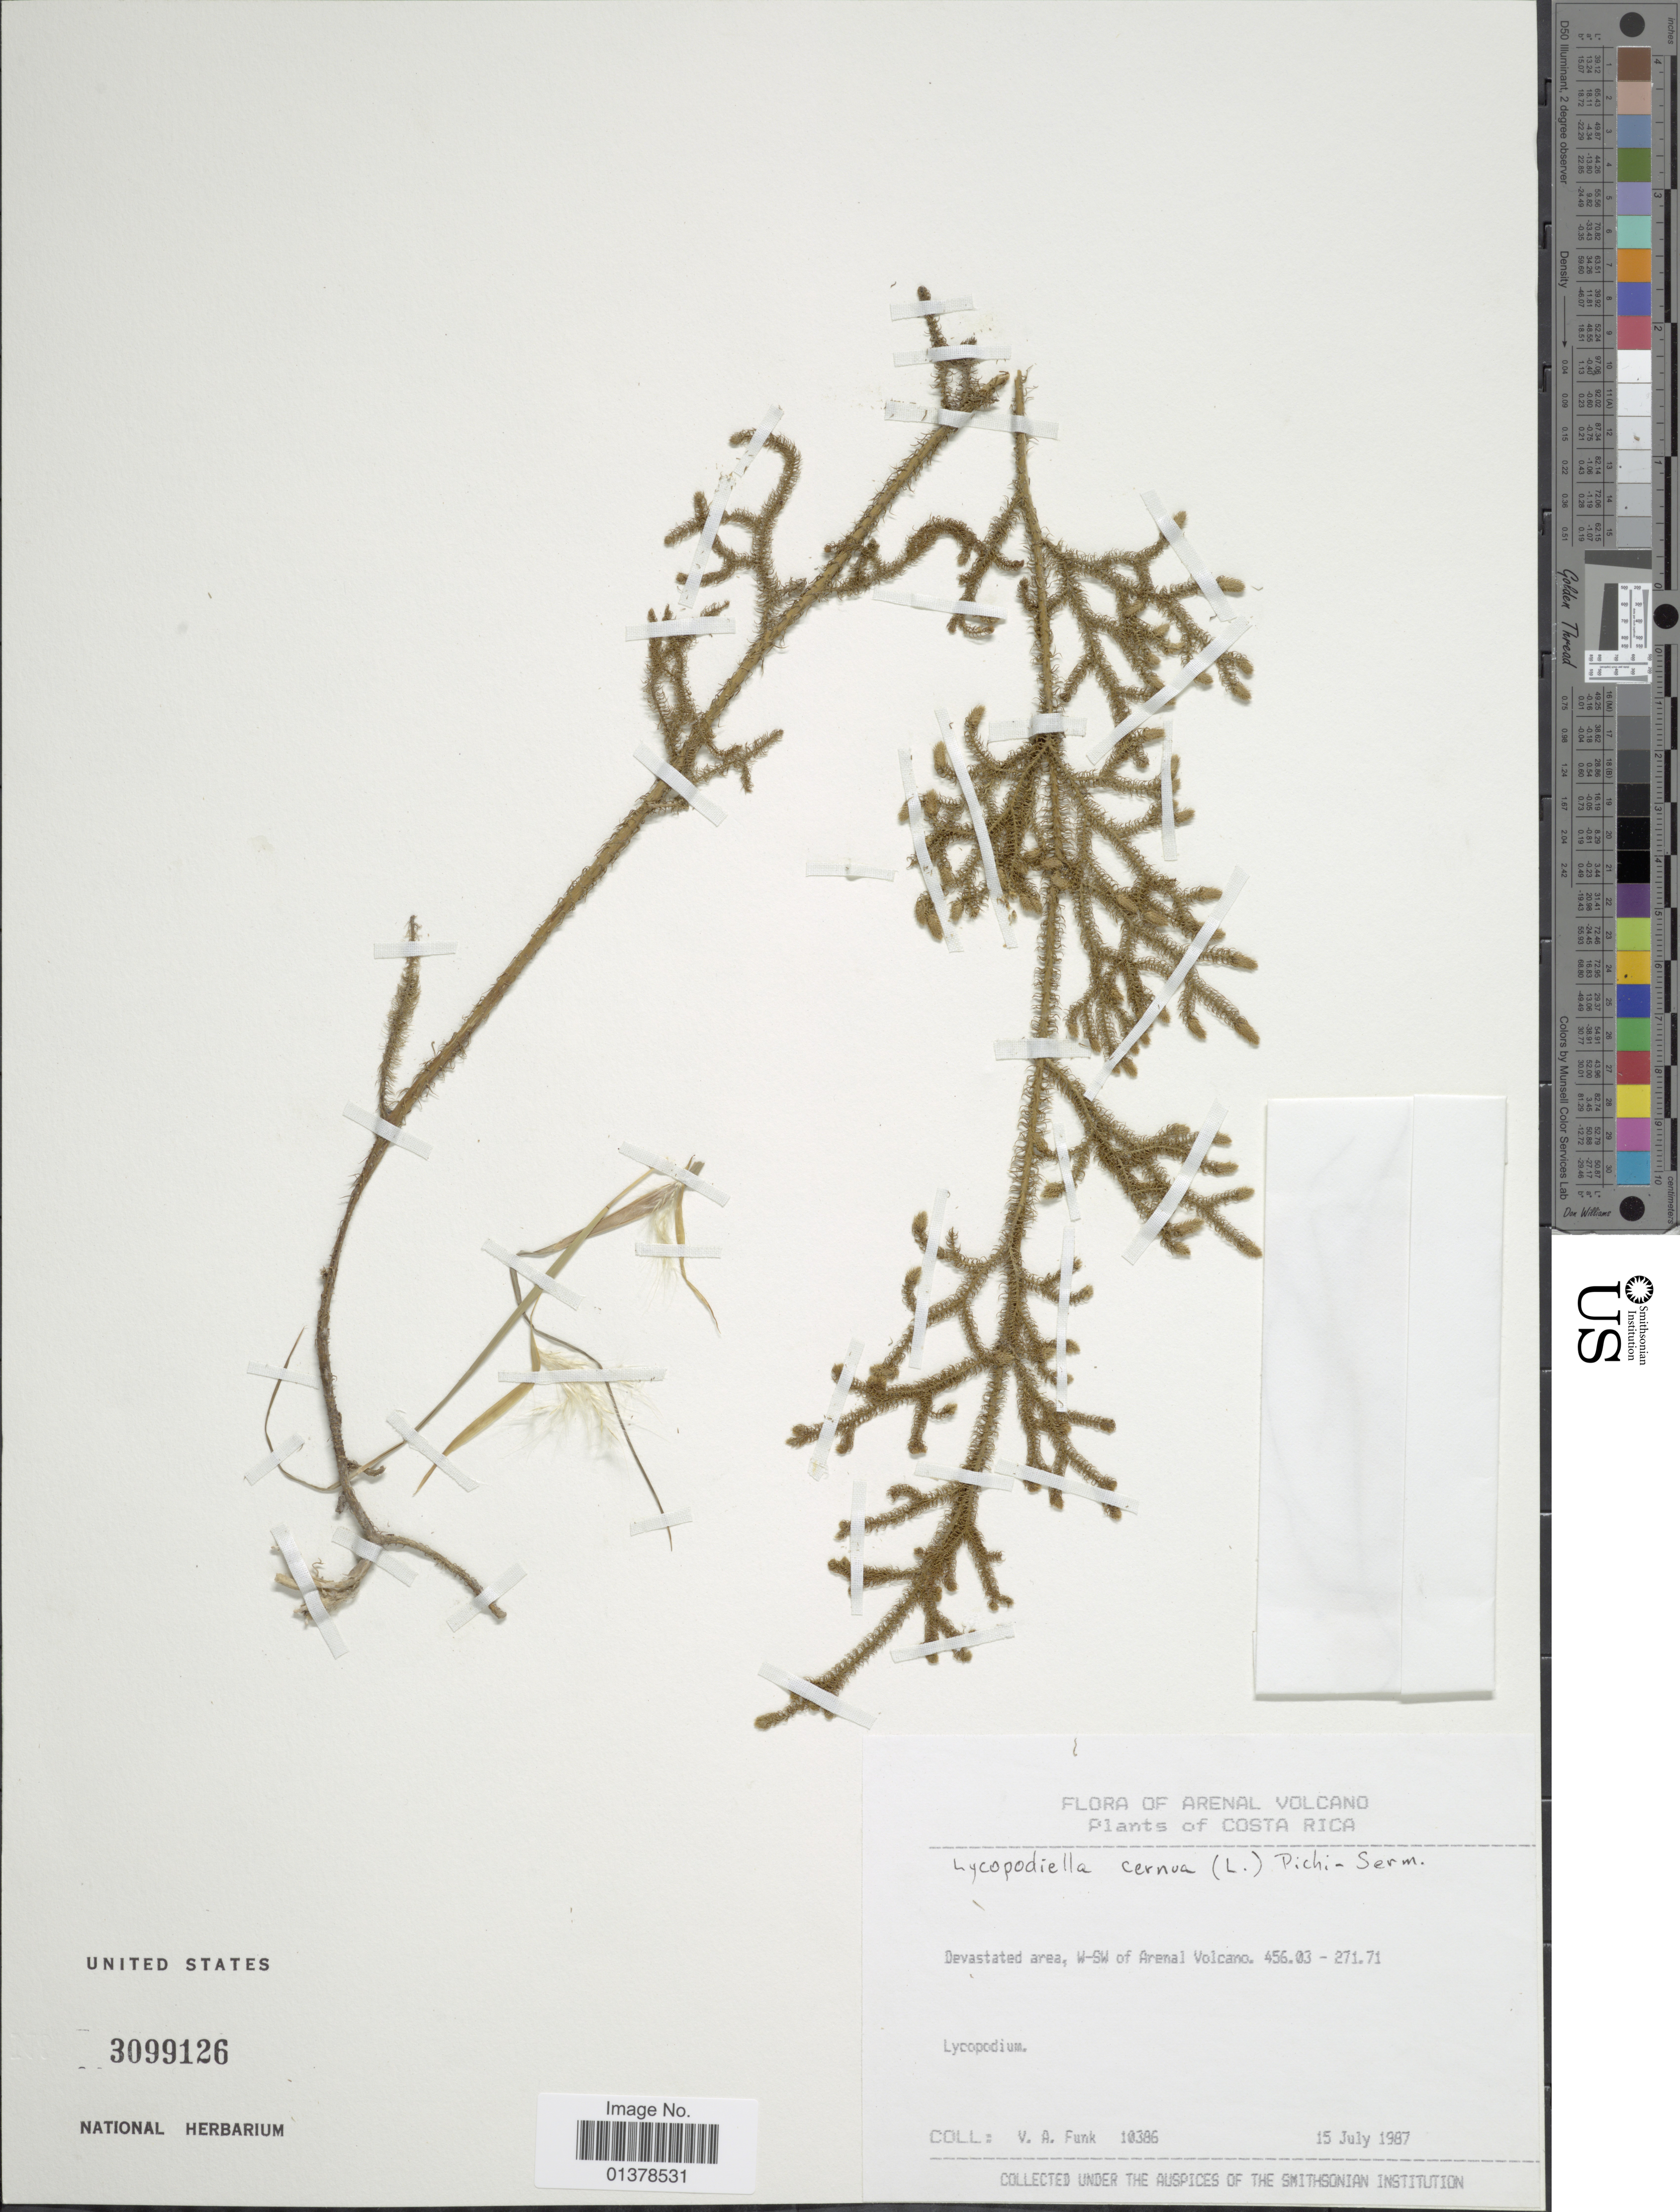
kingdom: Plantae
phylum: Tracheophyta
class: Lycopodiopsida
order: Lycopodiales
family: Lycopodiaceae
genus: Palhinhaea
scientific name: Palhinhaea cernua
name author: (L.) Vasc. & Franco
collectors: V. Funk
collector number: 10386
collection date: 1987-07-15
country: Costa Rica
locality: Arenal Volcano, Devastated aream W-SW of Arenal Volcano 456.03-271.71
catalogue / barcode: US 3099126